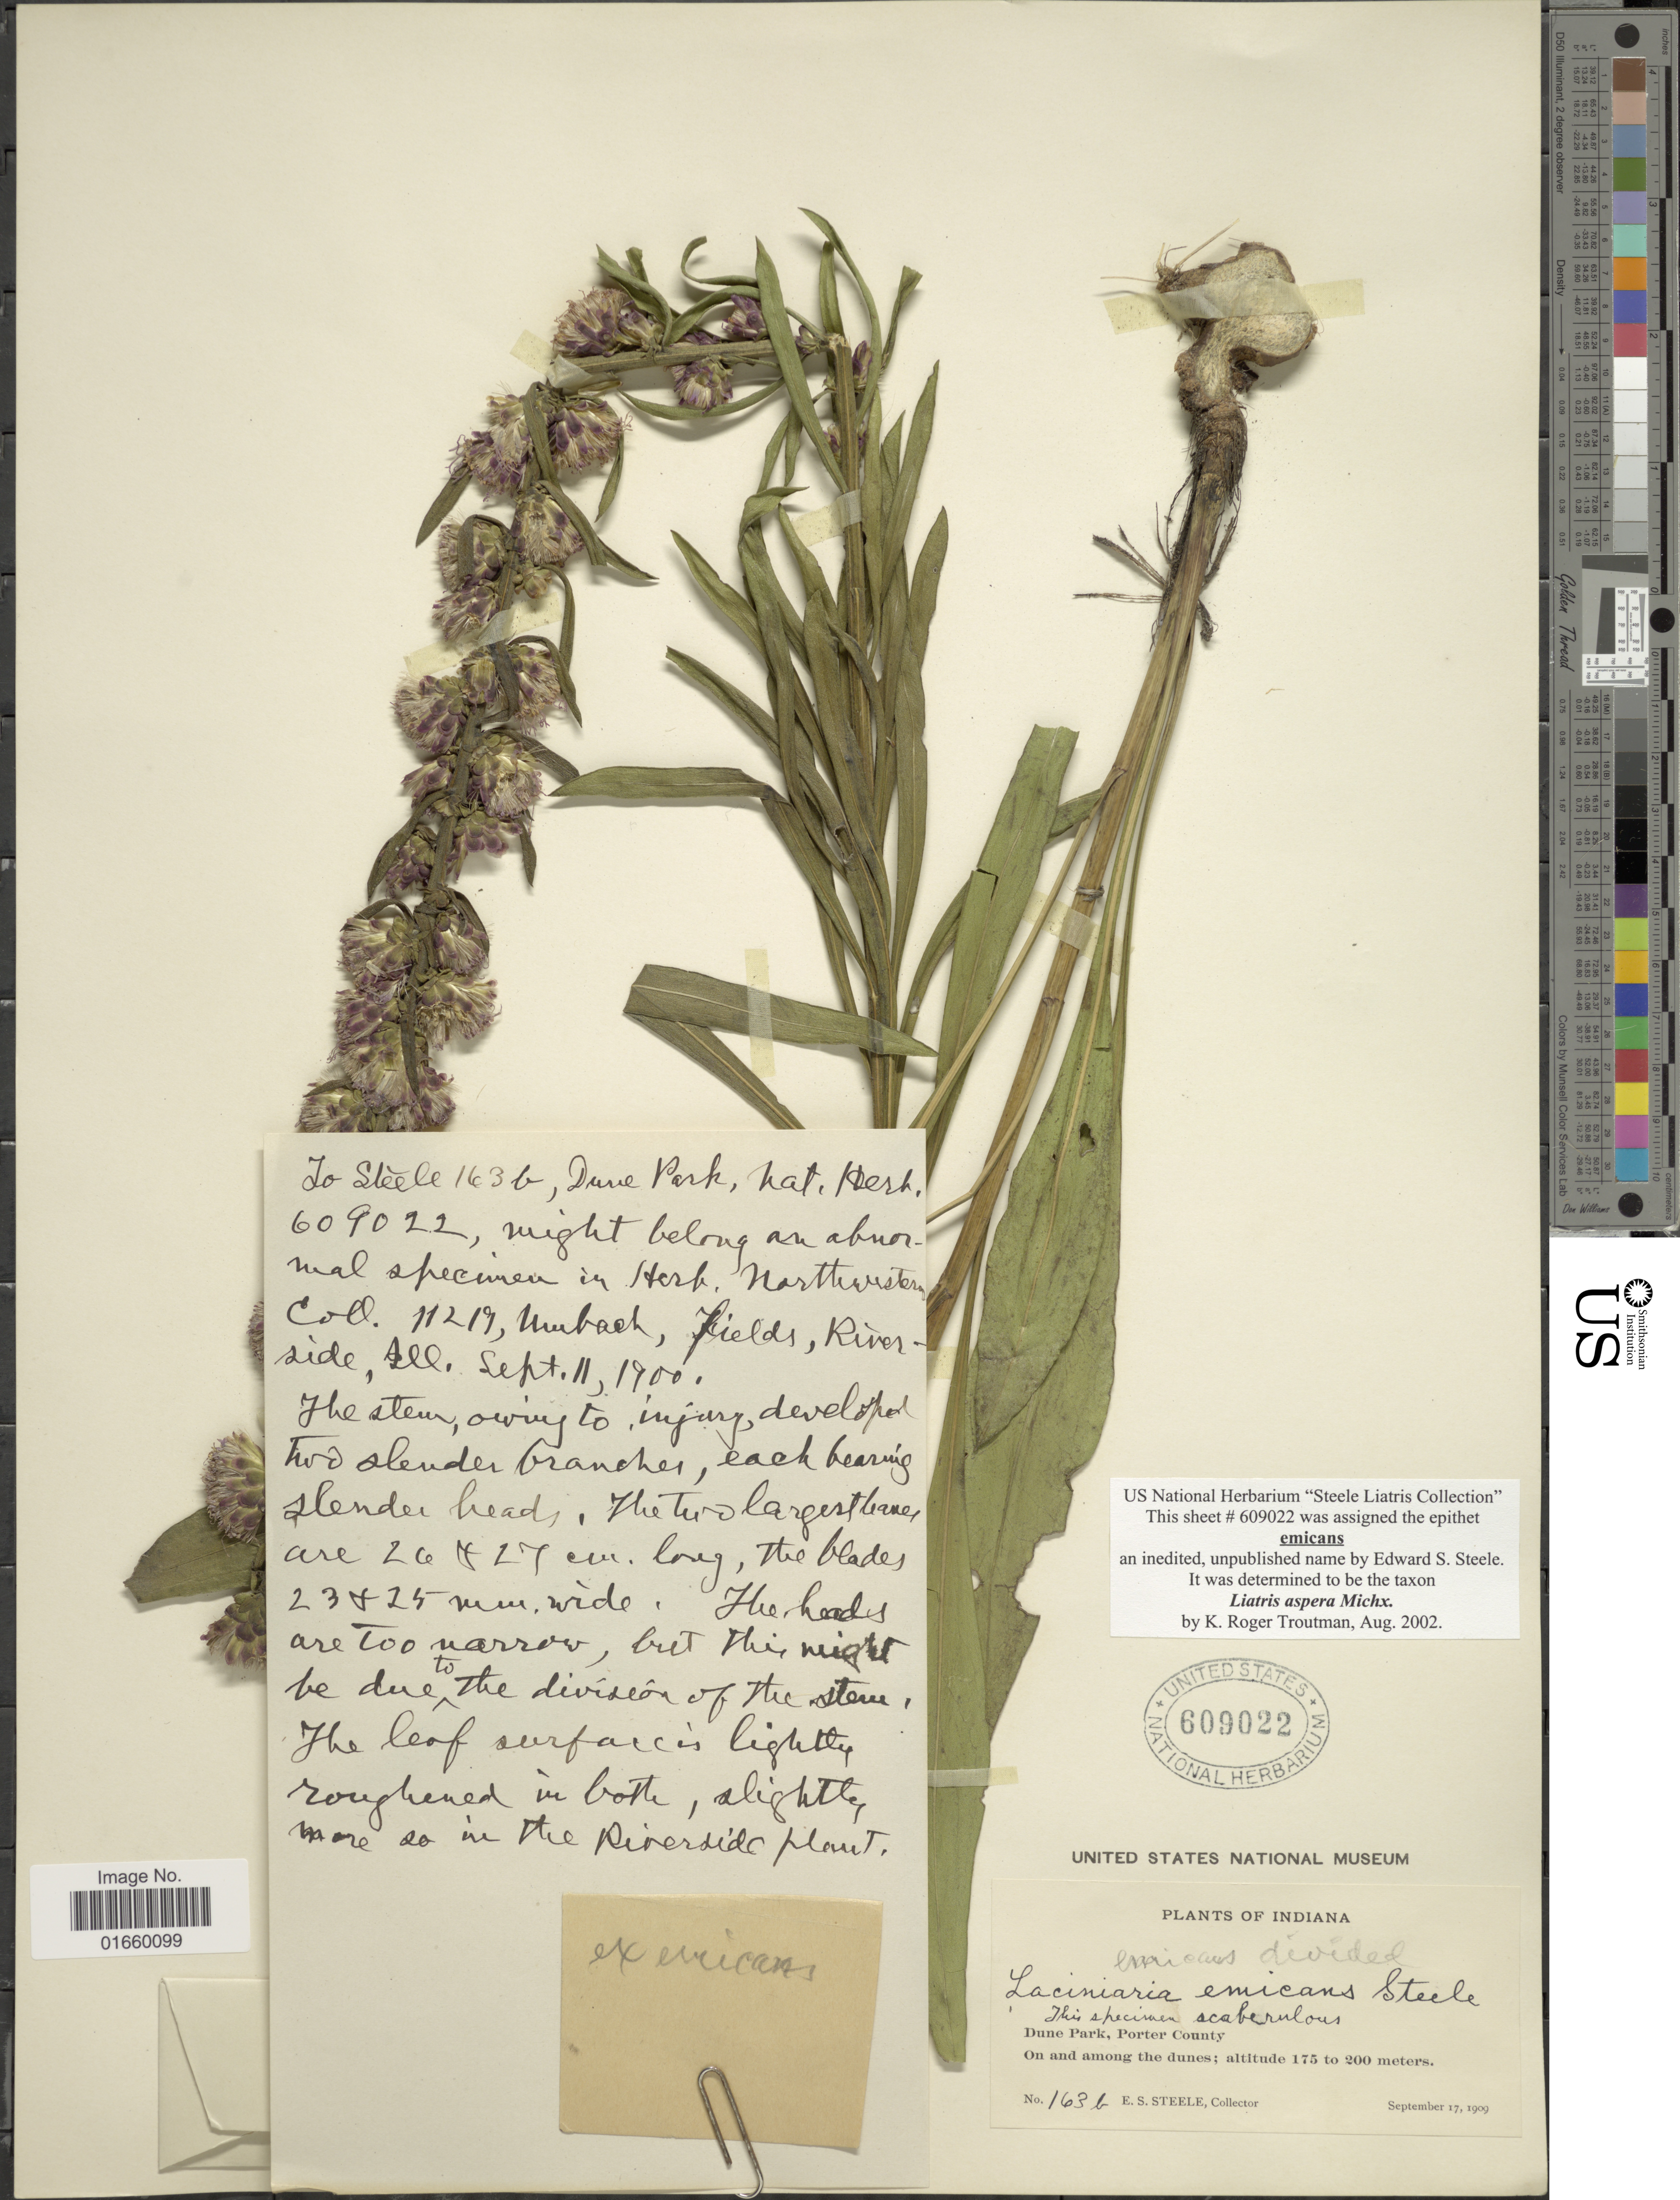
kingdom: Plantae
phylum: Tracheophyta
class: Magnoliopsida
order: Asterales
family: Asteraceae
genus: Liatris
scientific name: Liatris aspera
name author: Michx.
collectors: E. Steele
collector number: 163b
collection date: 1909-09-17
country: United States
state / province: Indiana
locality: Dune Park, Porter County, on and among the dunes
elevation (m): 175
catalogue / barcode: US 609022